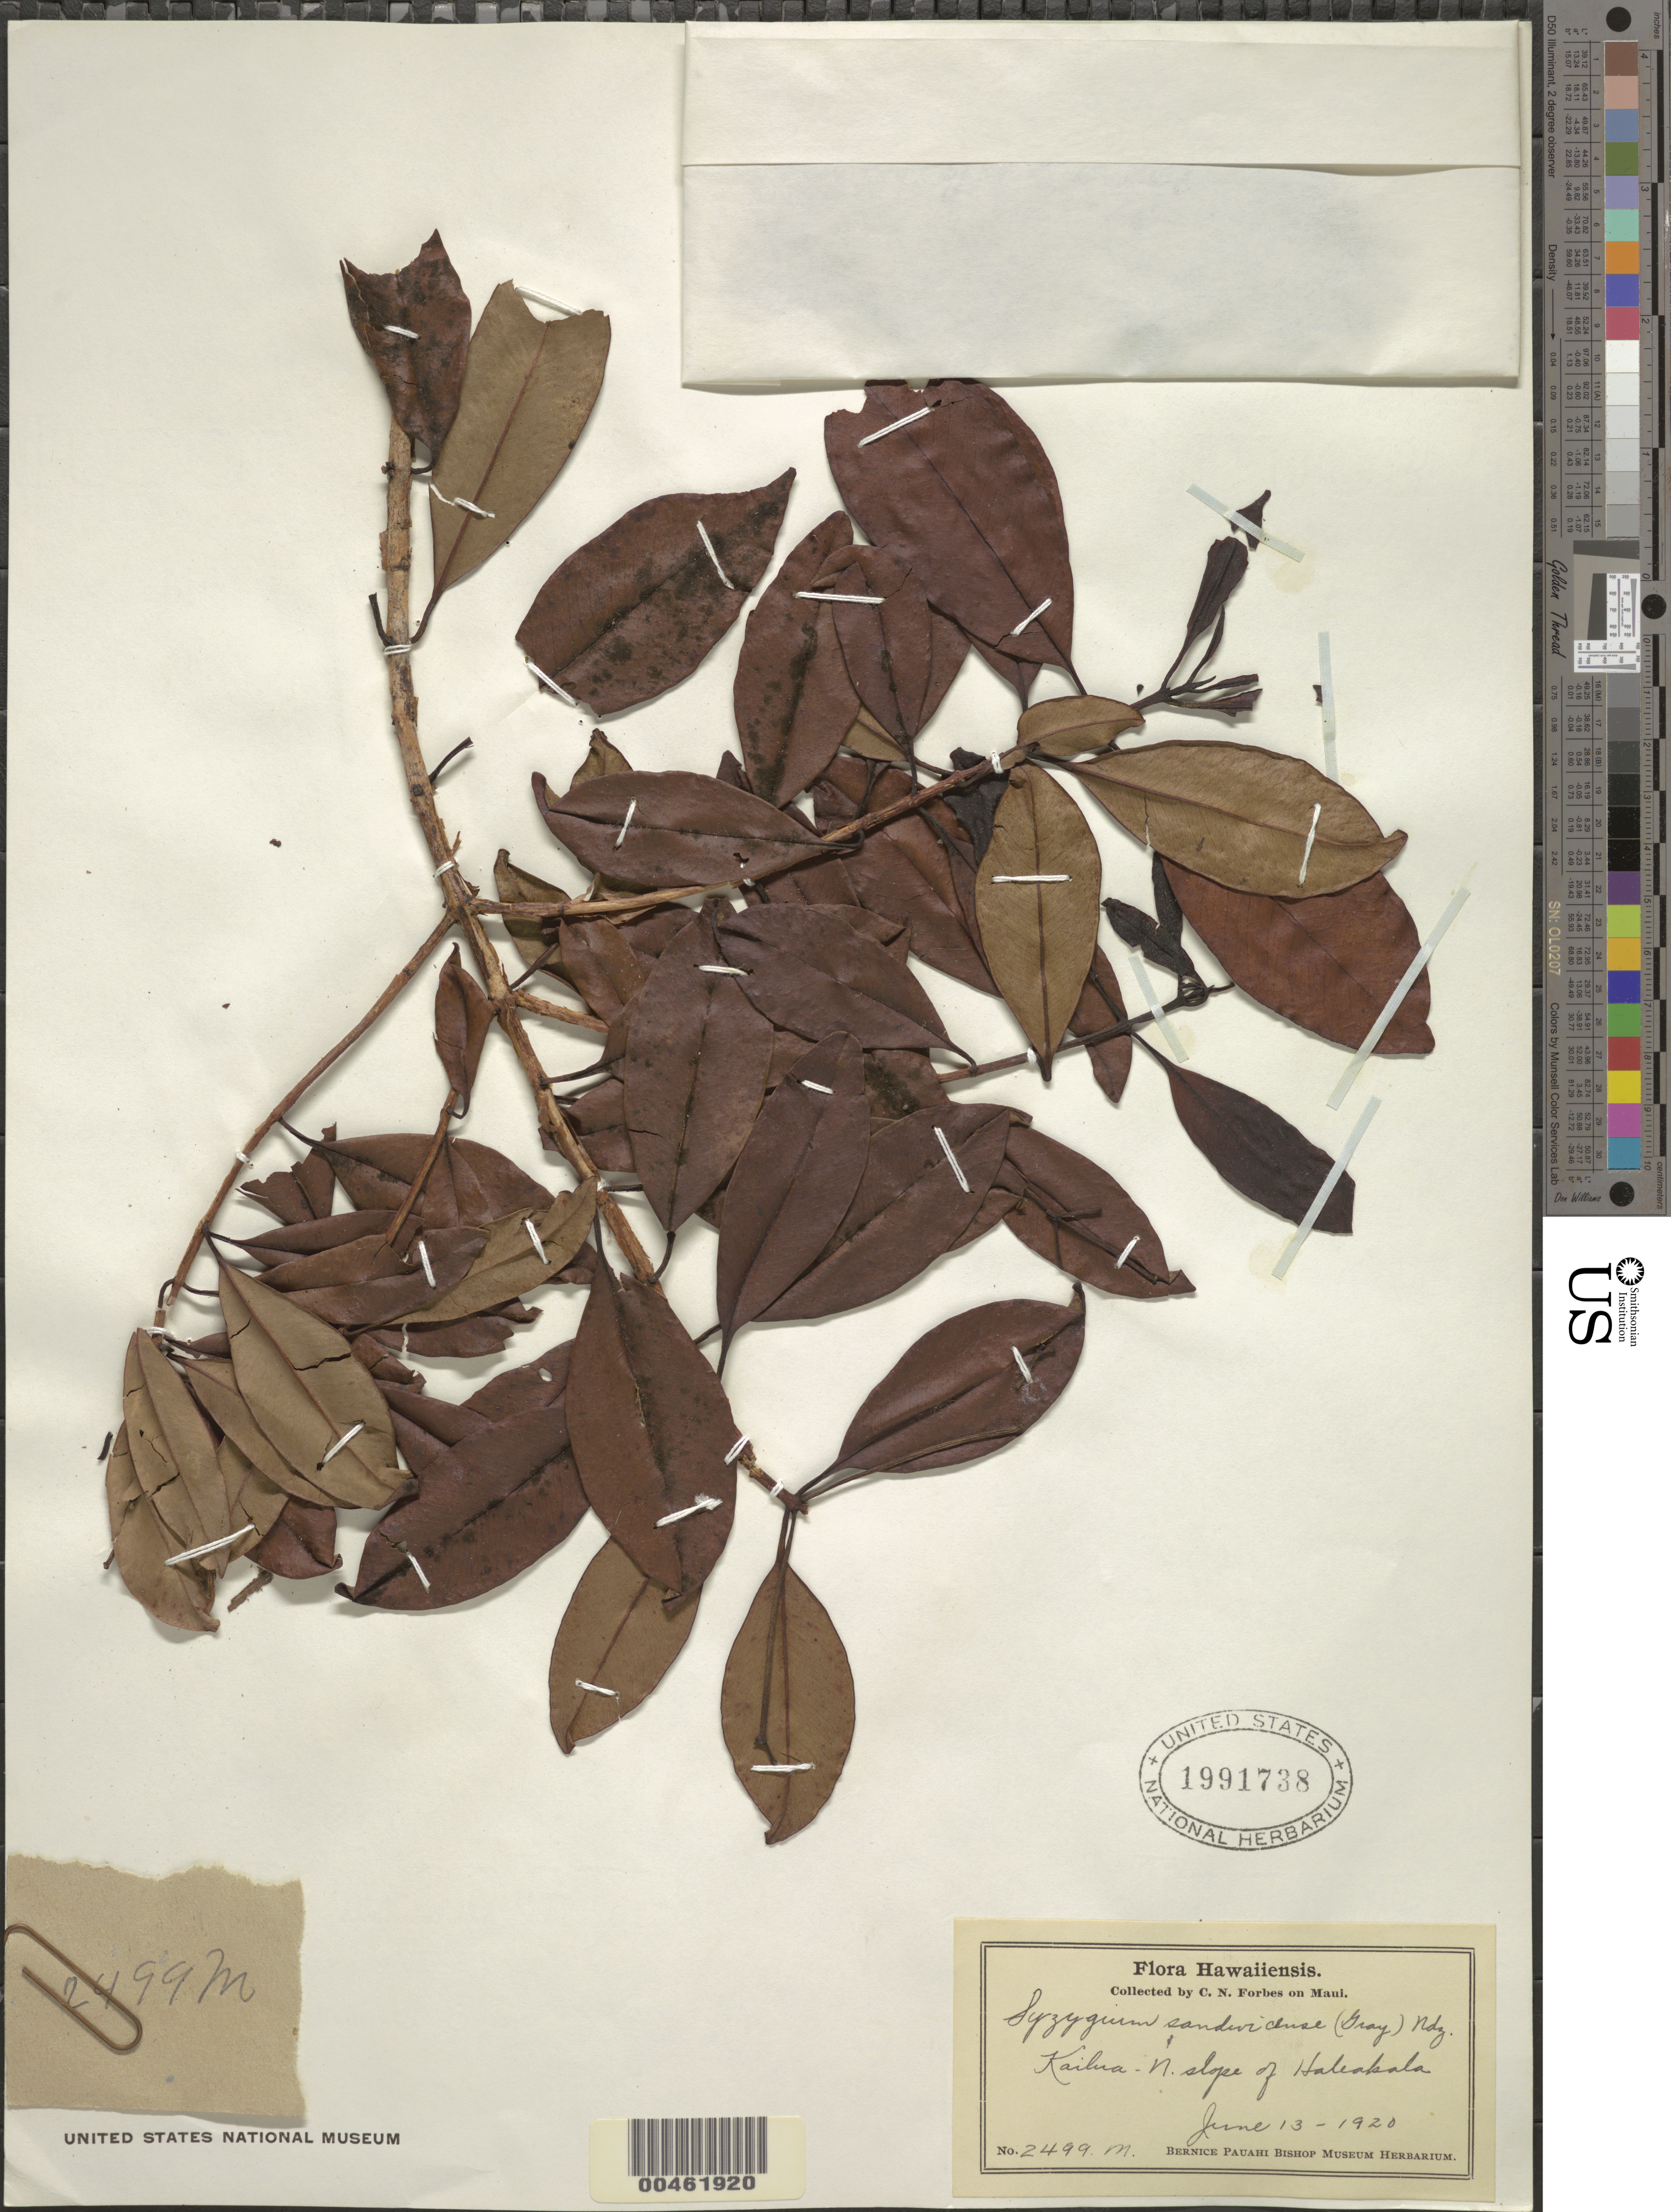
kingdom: Plantae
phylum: Tracheophyta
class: Magnoliopsida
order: Myrtales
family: Myrtaceae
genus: Syzygium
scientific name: Syzygium sandwicense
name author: (A. Gray) Müll. Stuttg.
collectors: C. N. Forbes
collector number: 2499.M.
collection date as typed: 13 Jun 1920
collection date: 1920-06-13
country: United States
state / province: Hawaii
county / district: Maui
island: Maui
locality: Kailua-N slope of Haleakala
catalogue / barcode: US 1991738